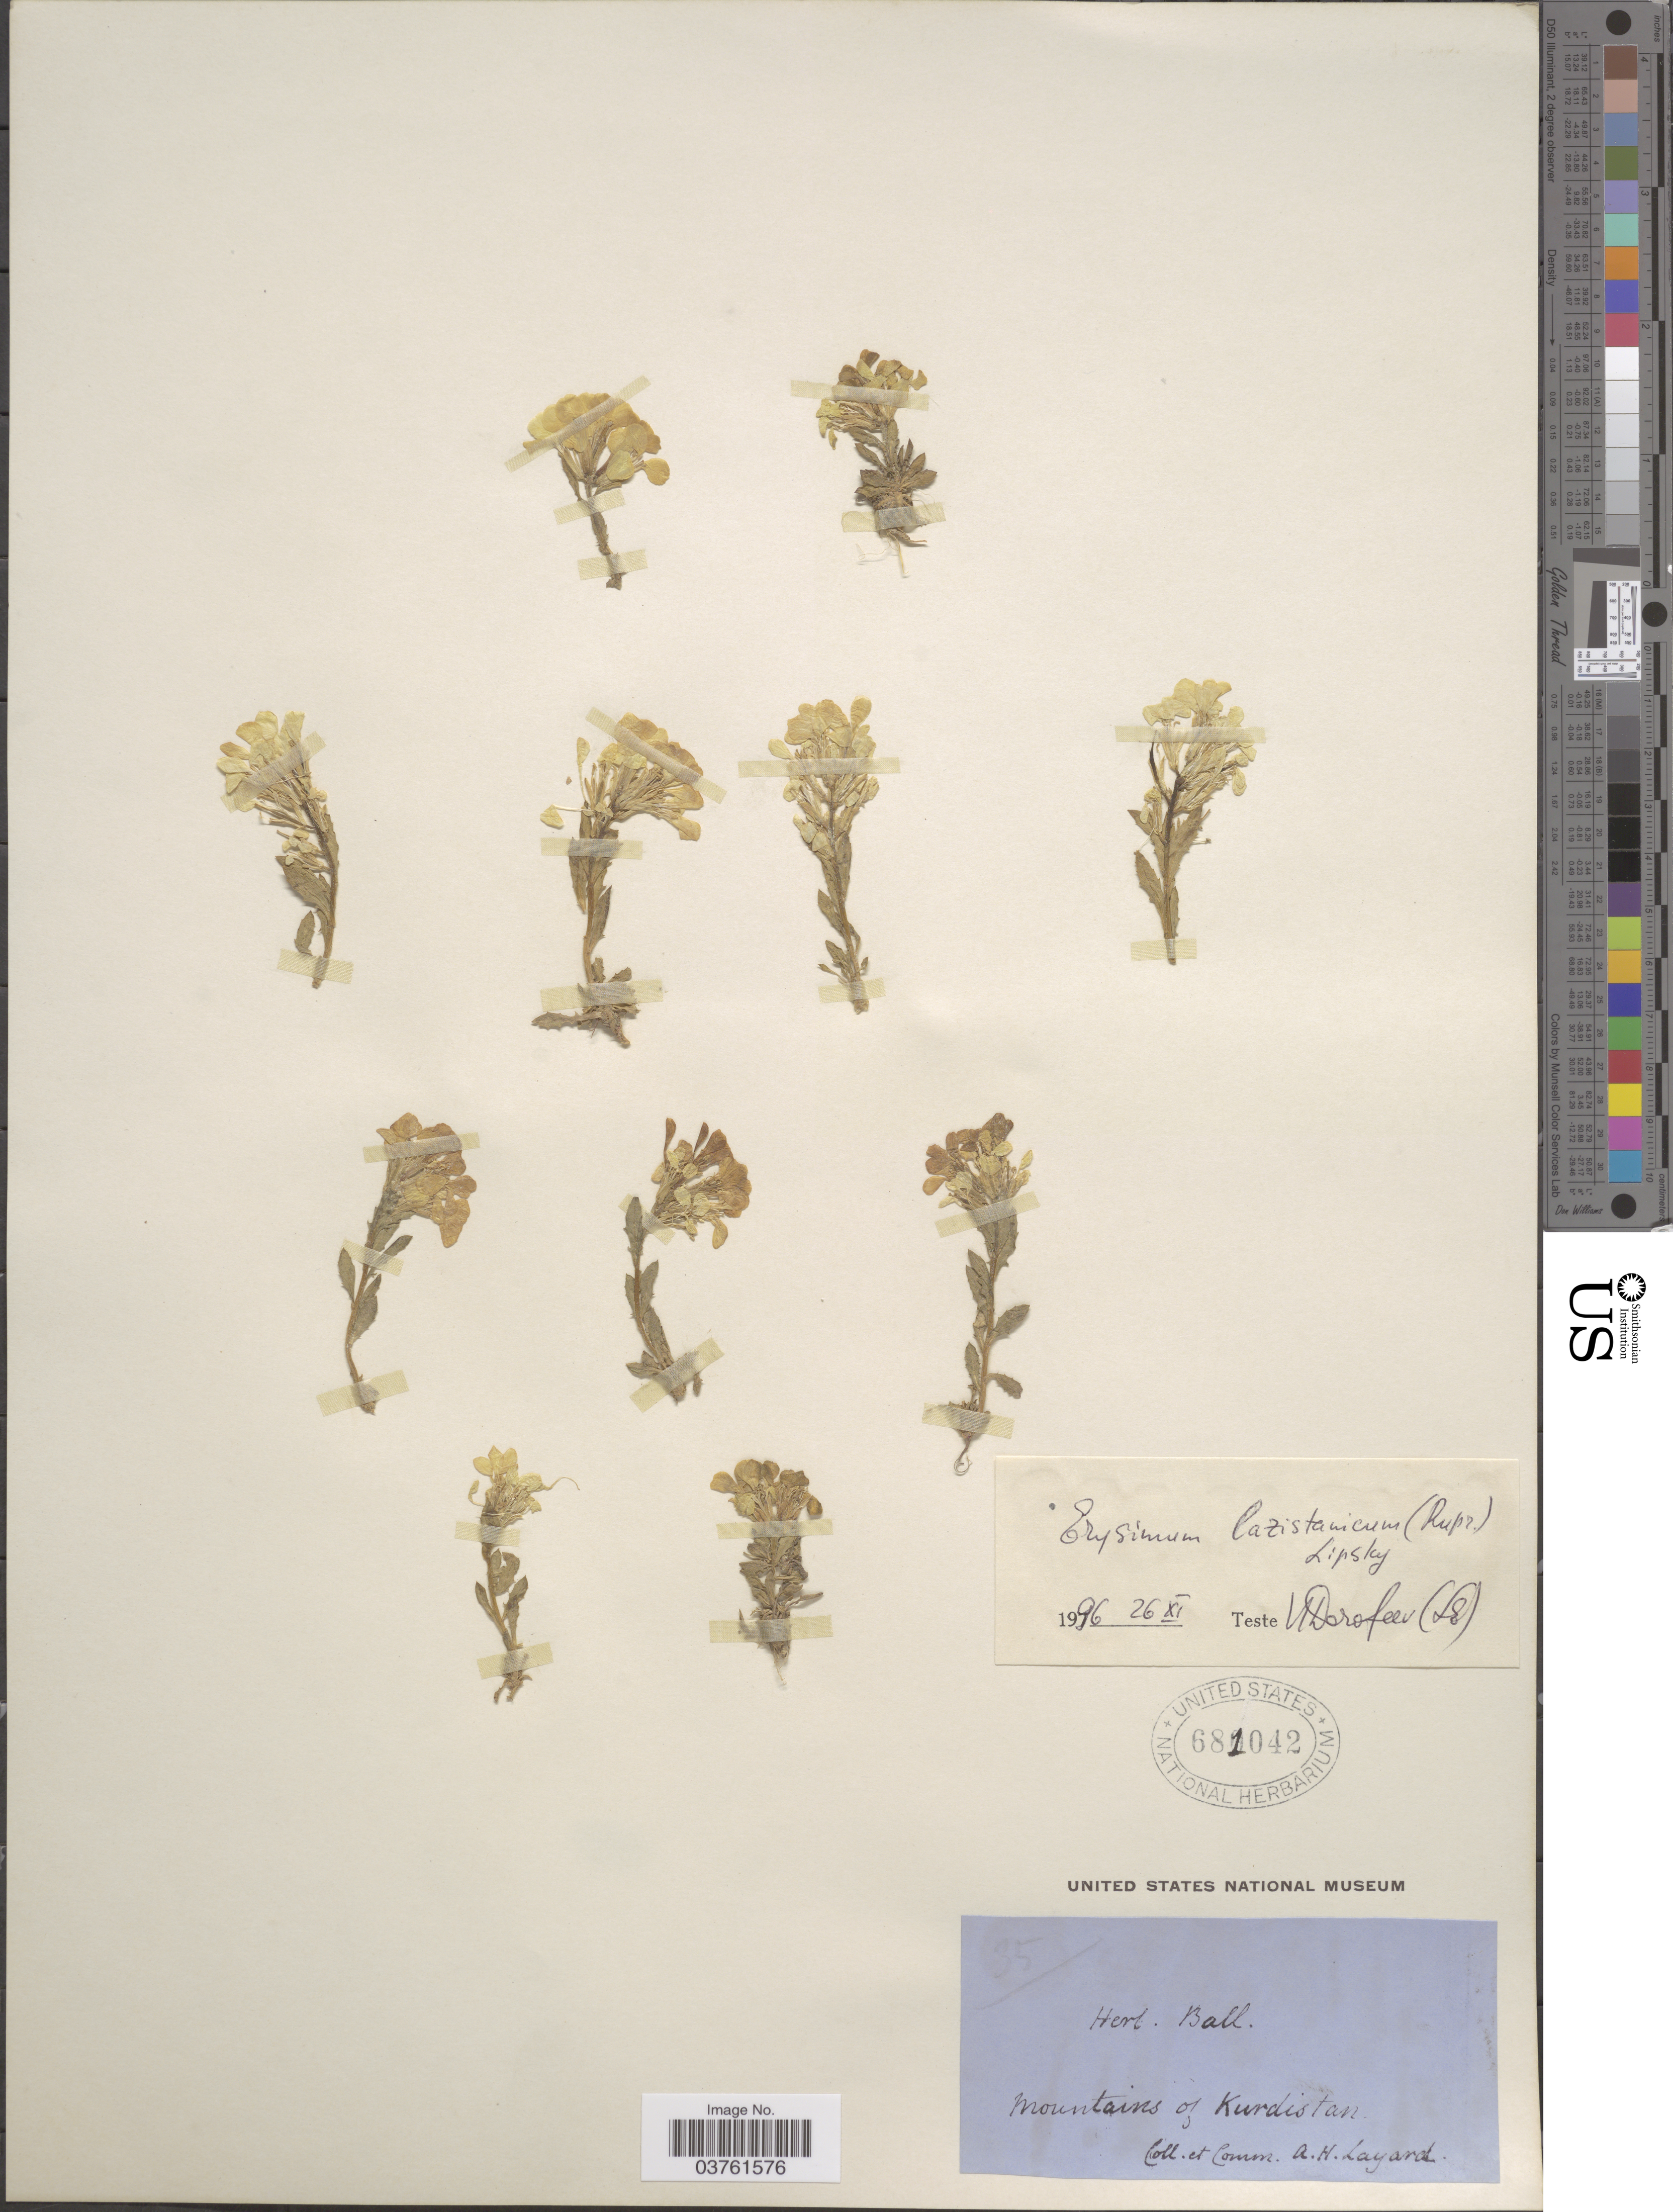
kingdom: Plantae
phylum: Tracheophyta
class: Magnoliopsida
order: Brassicales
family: Brassicaceae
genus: Erysimum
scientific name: Erysimum lazistanicum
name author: Rupr.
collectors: A. Layard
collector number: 35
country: Iran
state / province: Kurdistan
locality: Mountains of Kurdistan.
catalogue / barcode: US 681042